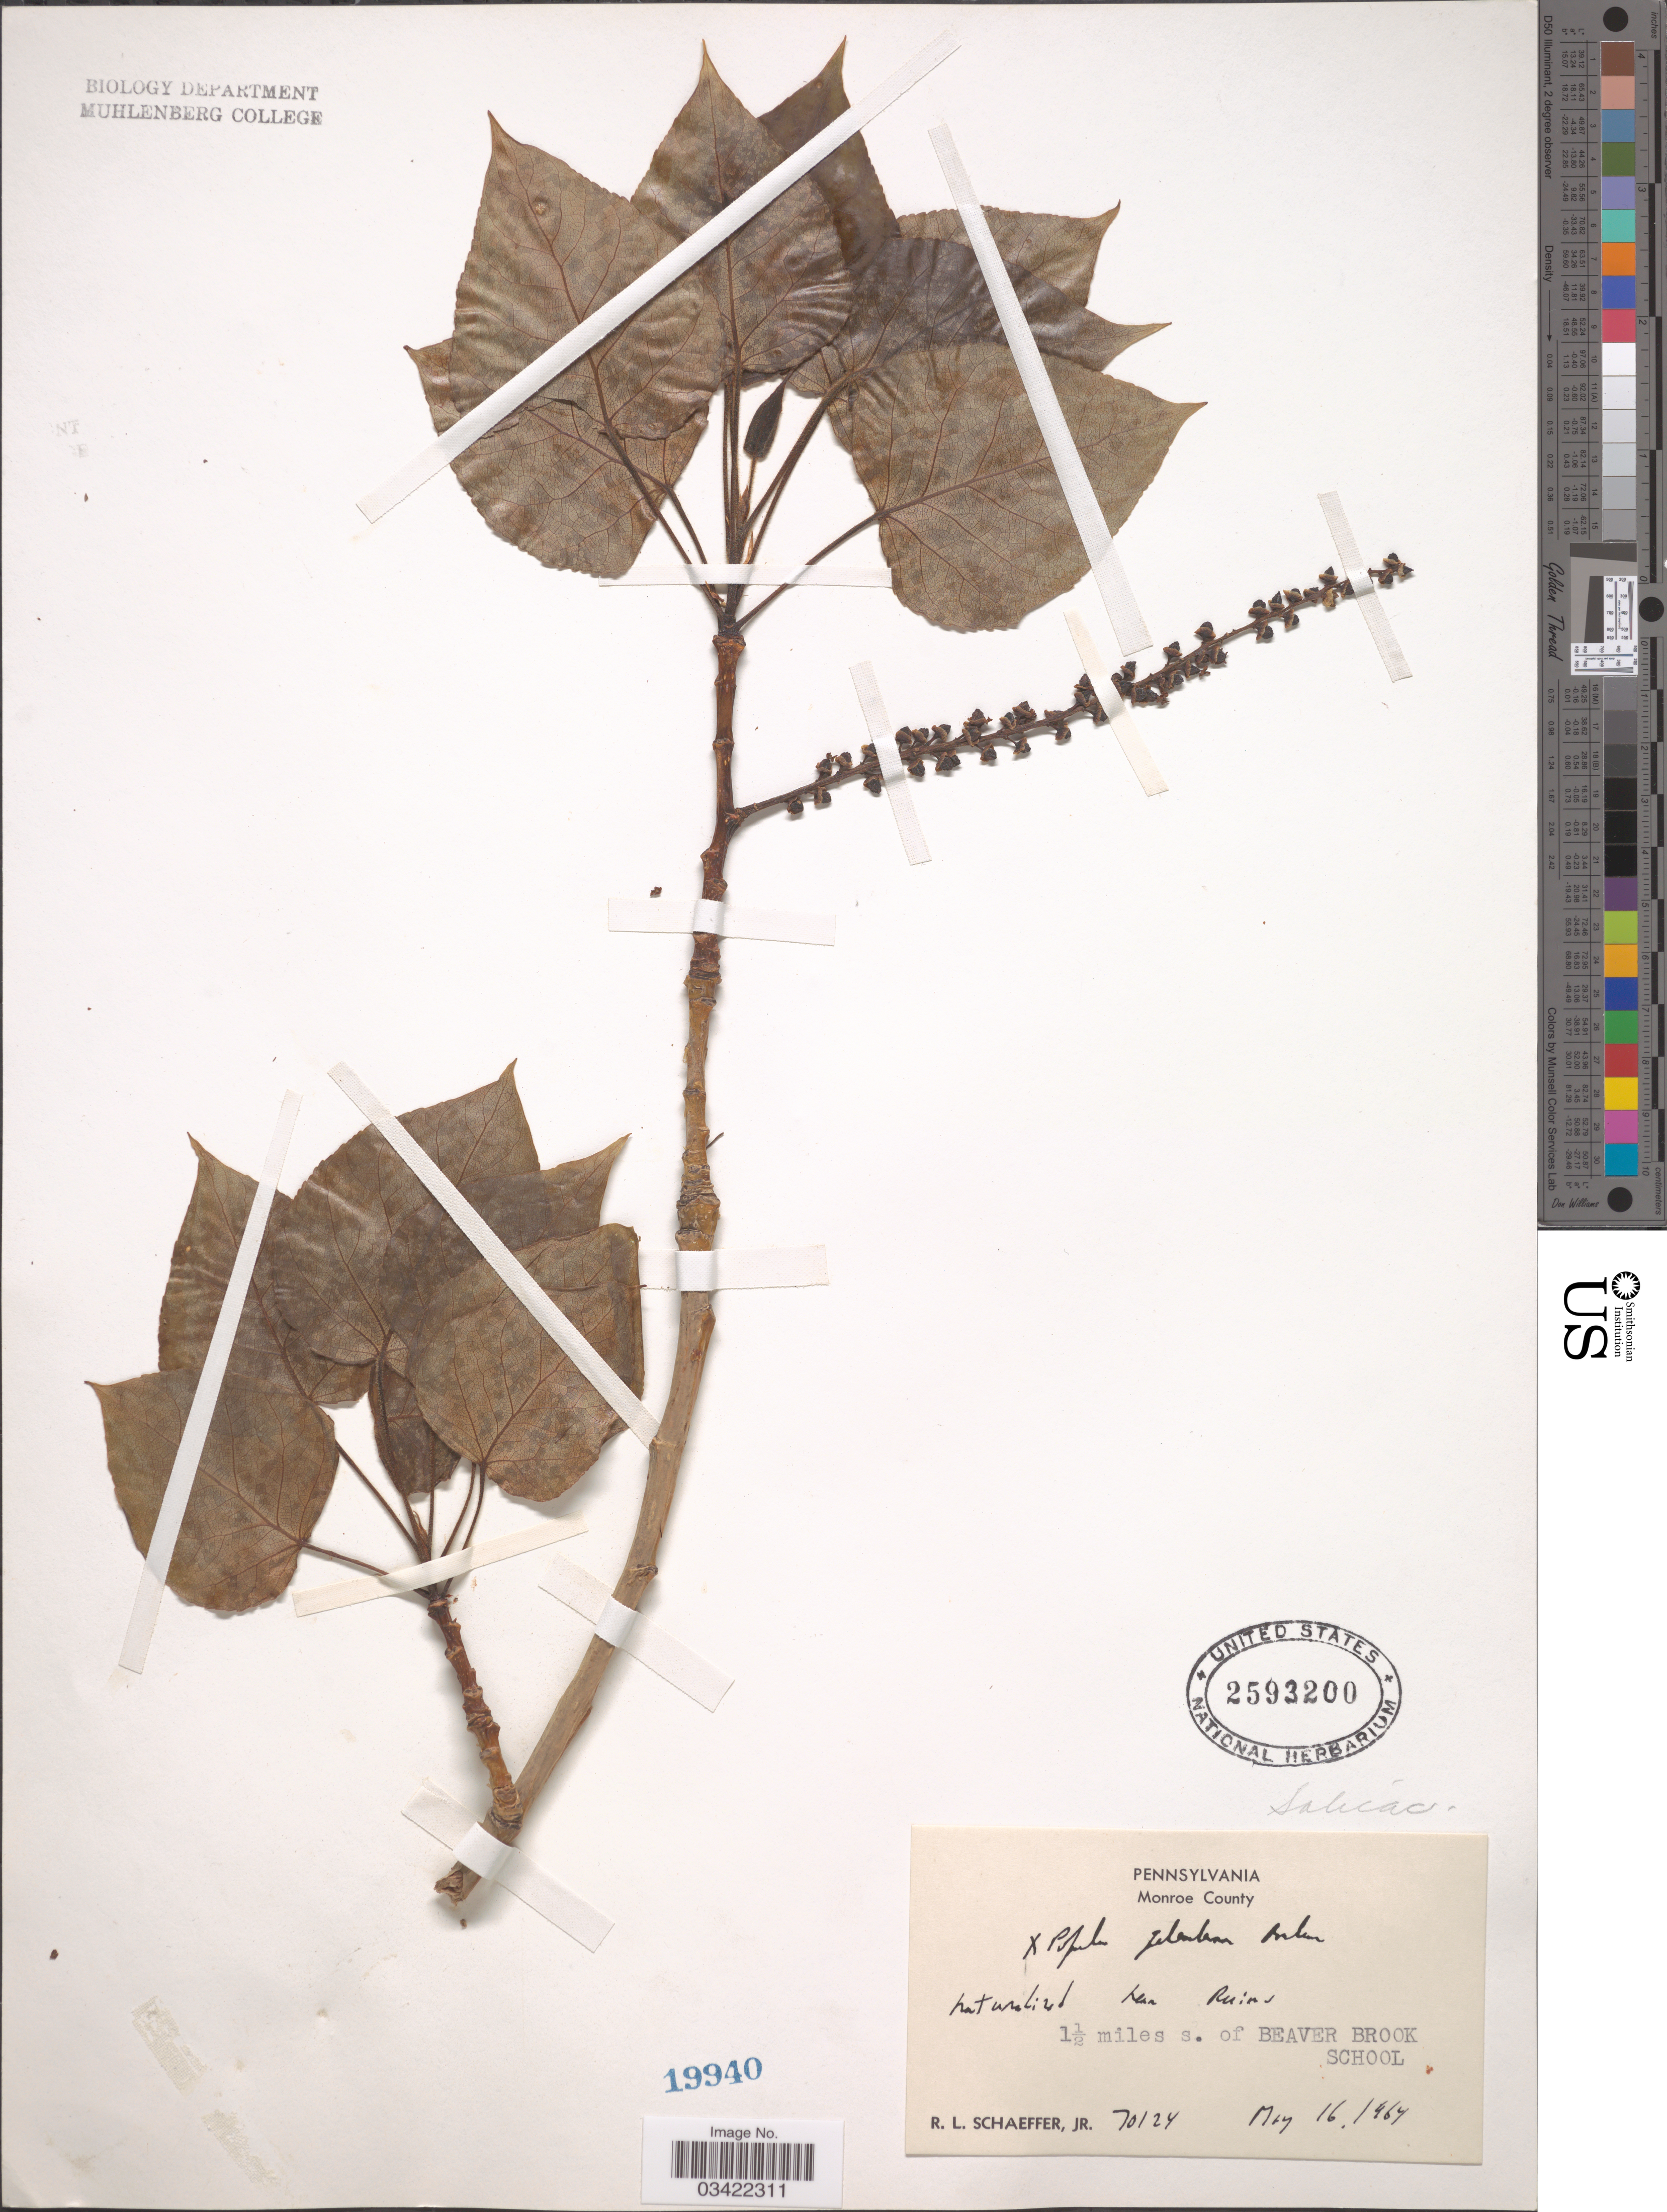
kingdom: Plantae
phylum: Tracheophyta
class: Magnoliopsida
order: Malpighiales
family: Salicaceae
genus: Populus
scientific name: Populus x jackii 'Balm of Gilead'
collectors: R. L. Schaeffer Jr.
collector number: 70124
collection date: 1964-05-16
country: United States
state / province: Pennsylvania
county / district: Monroe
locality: Monroe County. 1½ miles s. of Beaver Brook School.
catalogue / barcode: US 2593200